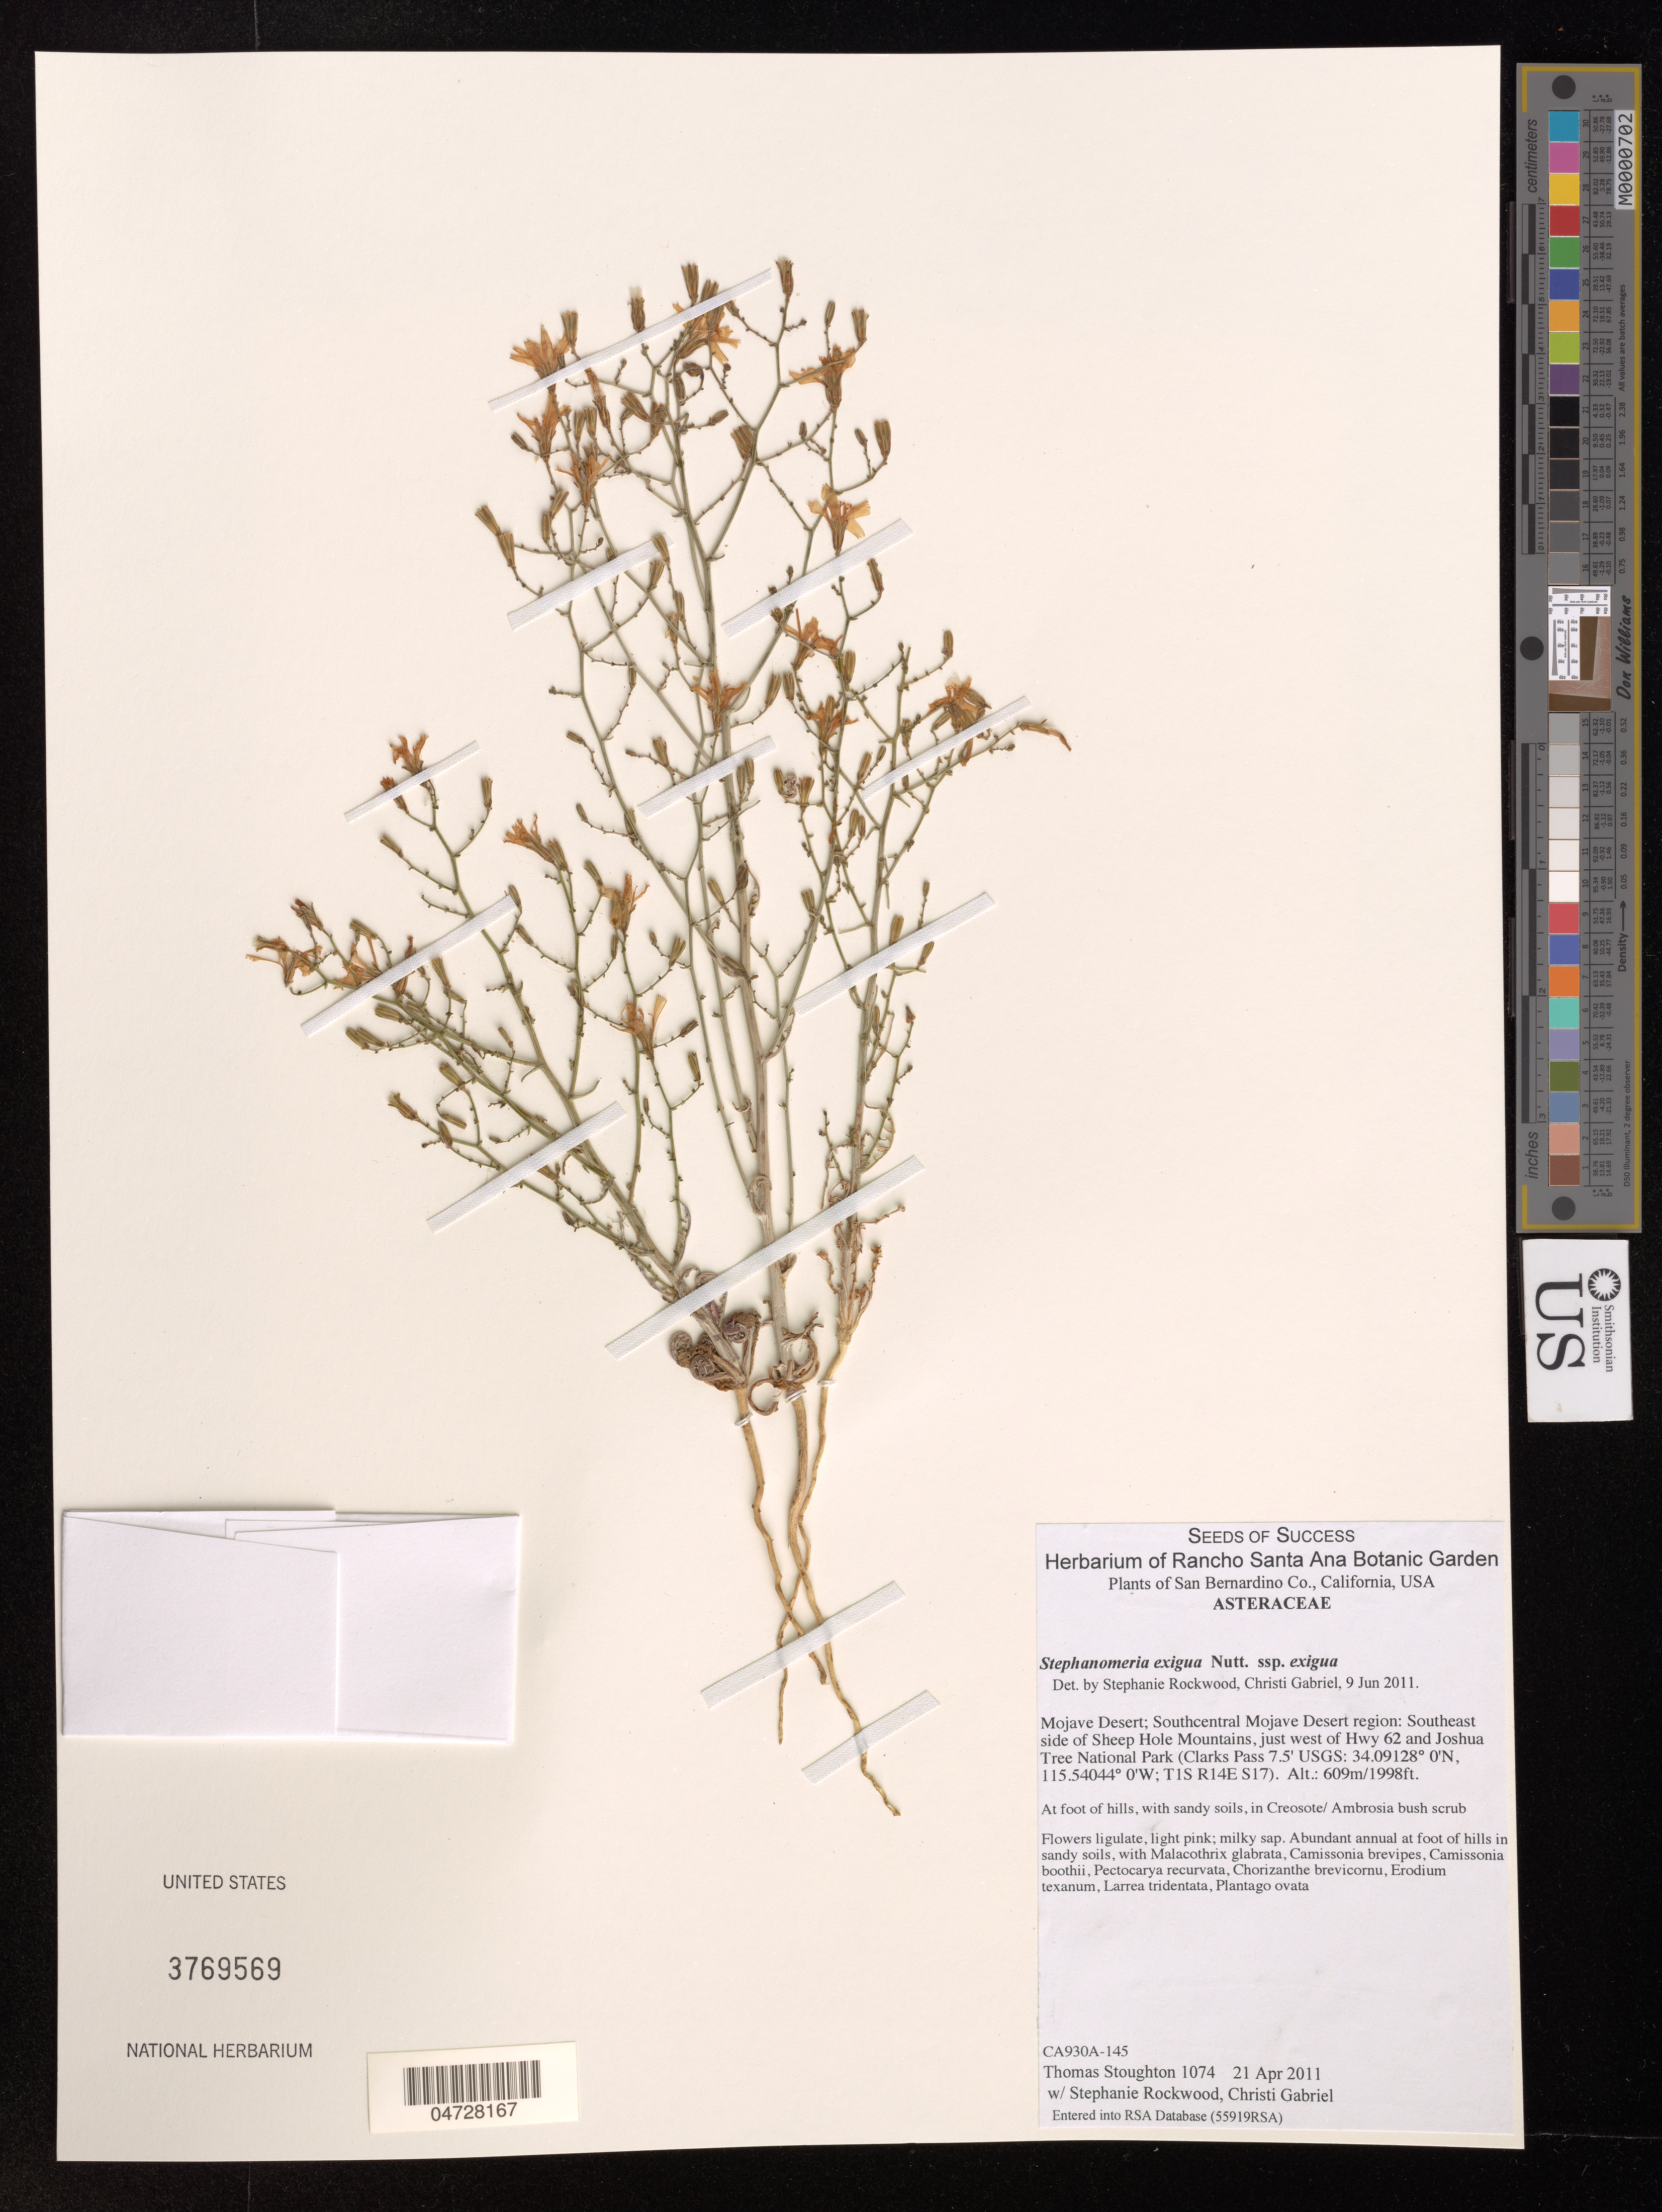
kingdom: Plantae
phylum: Tracheophyta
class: Magnoliopsida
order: Asterales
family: Asteraceae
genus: Stephanomeria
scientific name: Stephanomeria exigua subsp. exigua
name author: Nutt.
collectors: T. Stoughton & S. Rockwood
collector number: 1074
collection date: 2011-04-21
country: United States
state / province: California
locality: San Bernardino Co. Mojave Desert; Southcentral Mojave Desert region: Southeast side of Sheep Hole Mountains, just west of Hwy 62 and Joshua Tree National Park (Clarks Pass7.5': T1S R14E S17).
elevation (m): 609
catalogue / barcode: US 3769569